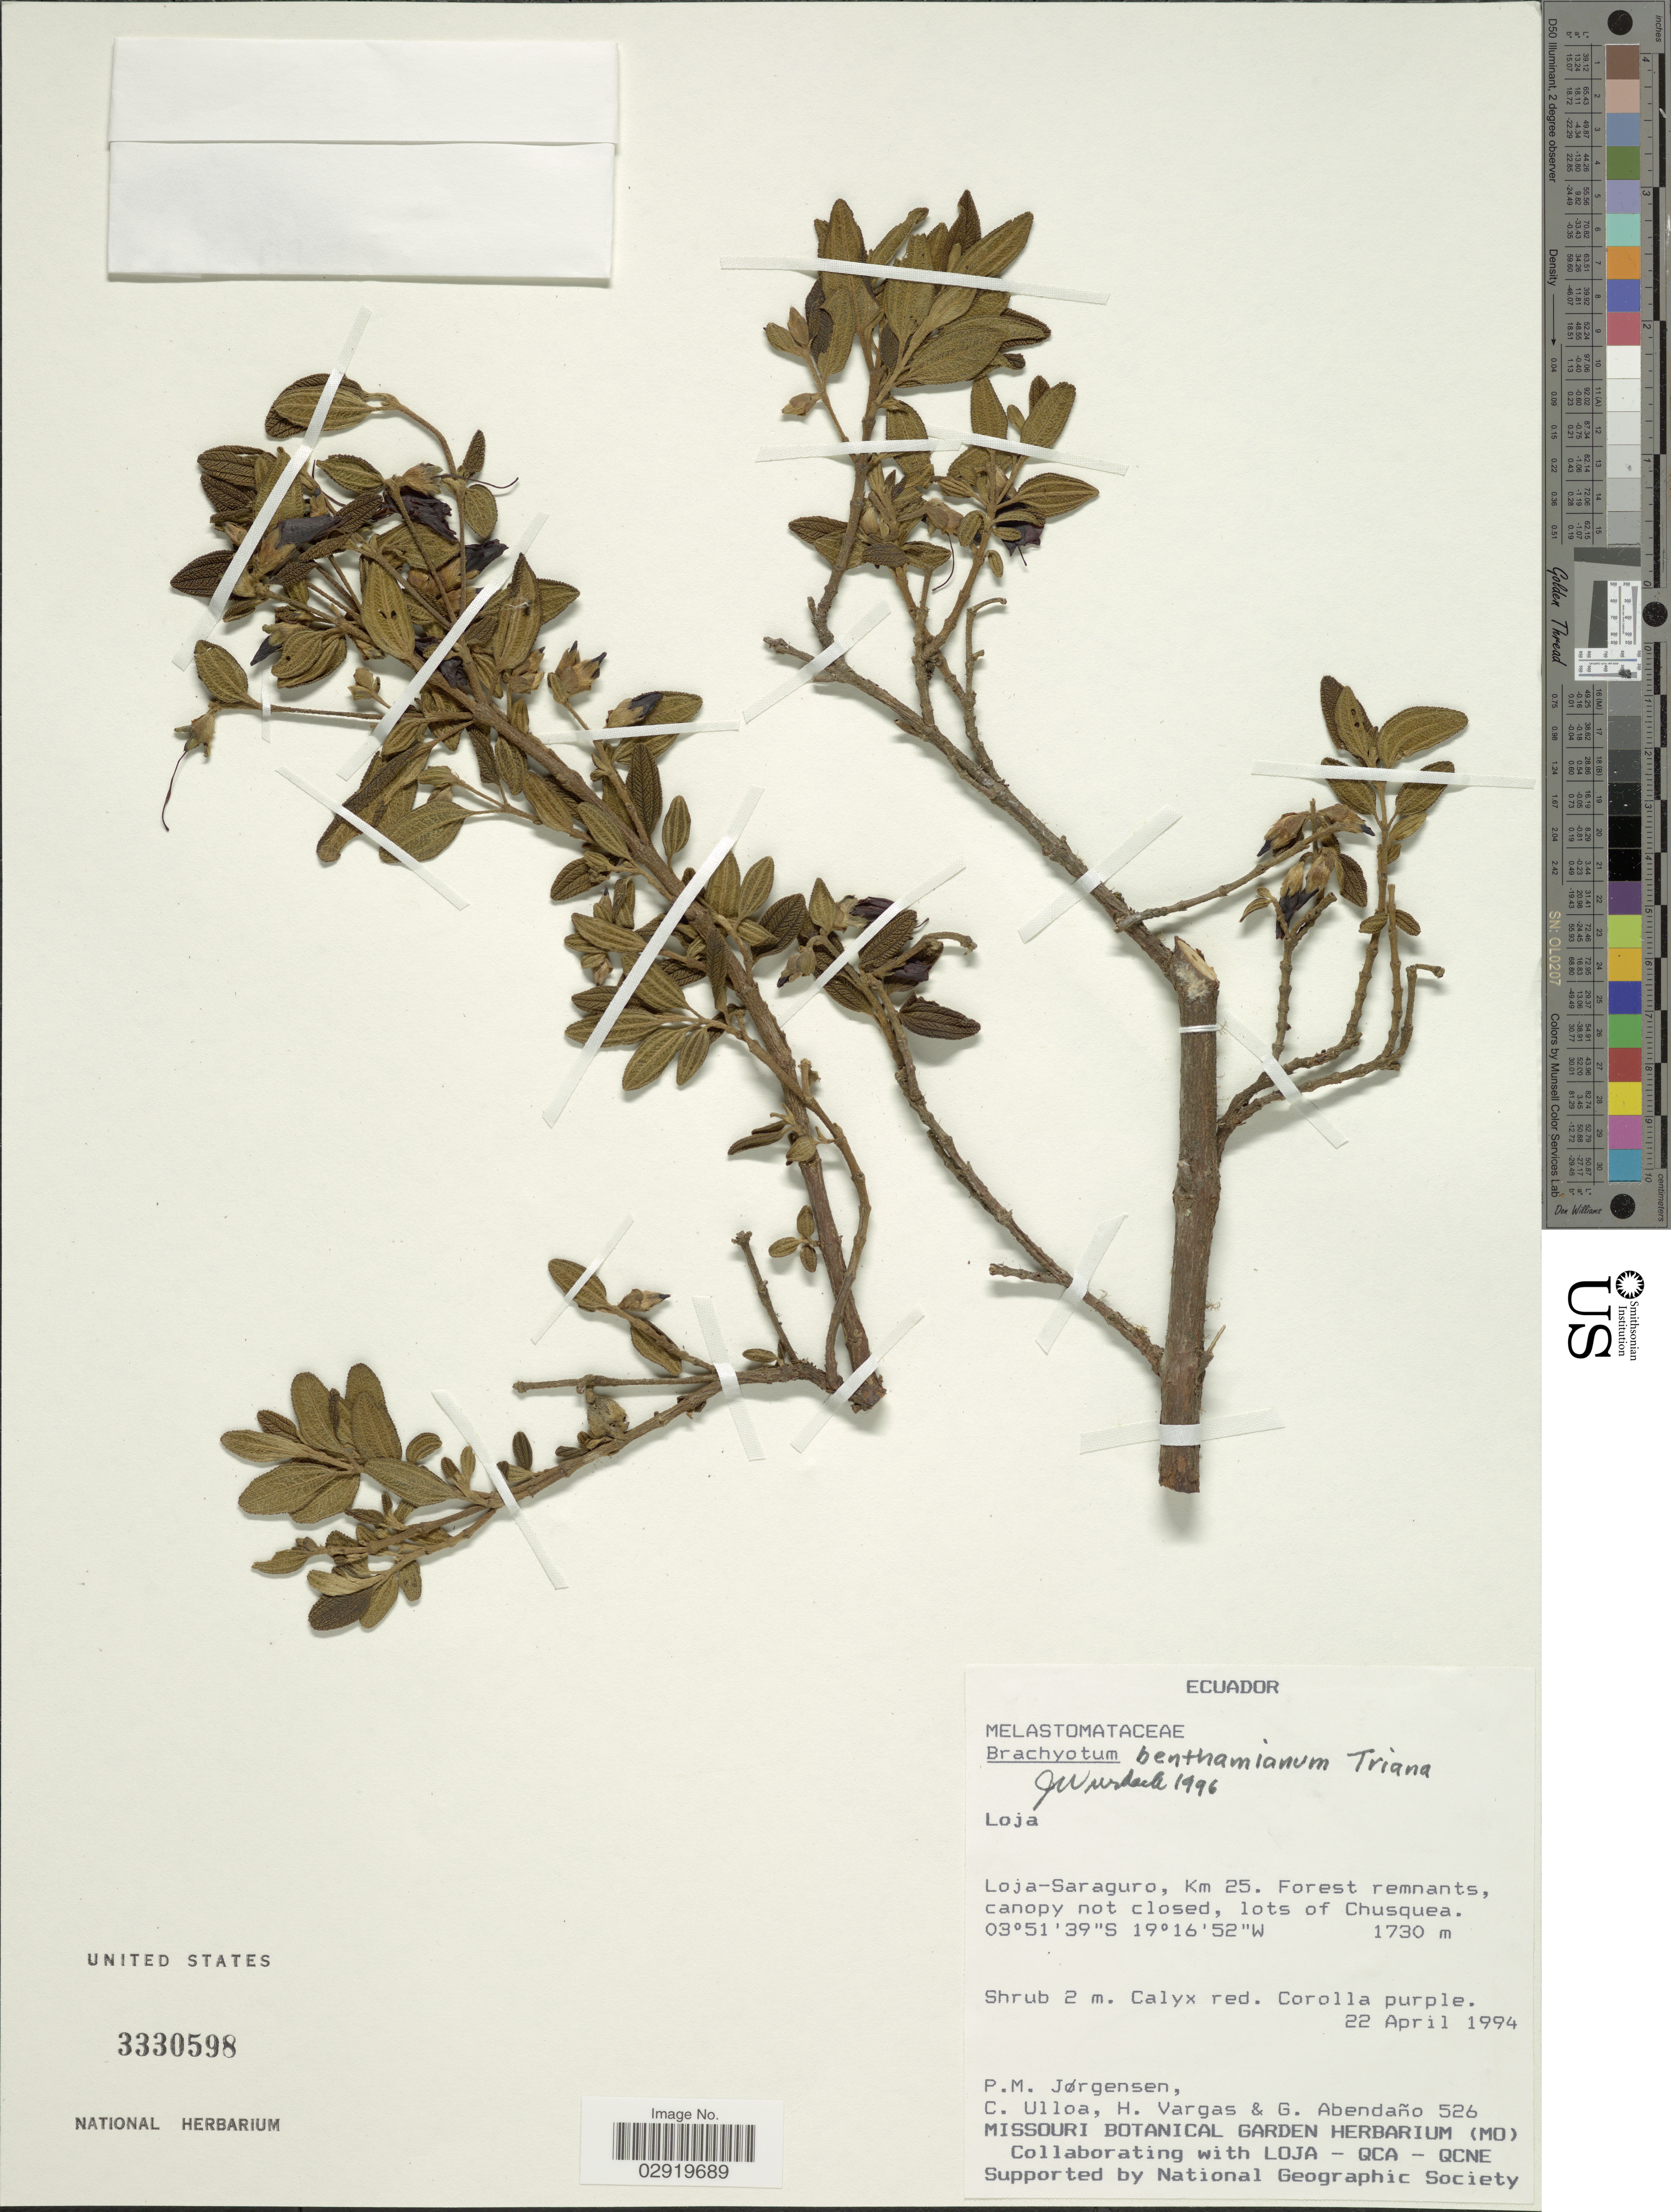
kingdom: Plantae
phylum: Tracheophyta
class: Magnoliopsida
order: Myrtales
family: Melastomataceae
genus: Brachyotum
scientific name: Brachyotum benthamianum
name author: Triana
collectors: P. Jørgensen, C. Ulloa, H. Vargas & G. Abendaño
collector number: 526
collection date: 1994-04-22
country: Ecuador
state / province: Loja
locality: Loja-Saraguro, Km 25. Lots of Chusquea.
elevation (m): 1730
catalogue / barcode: US 3330598